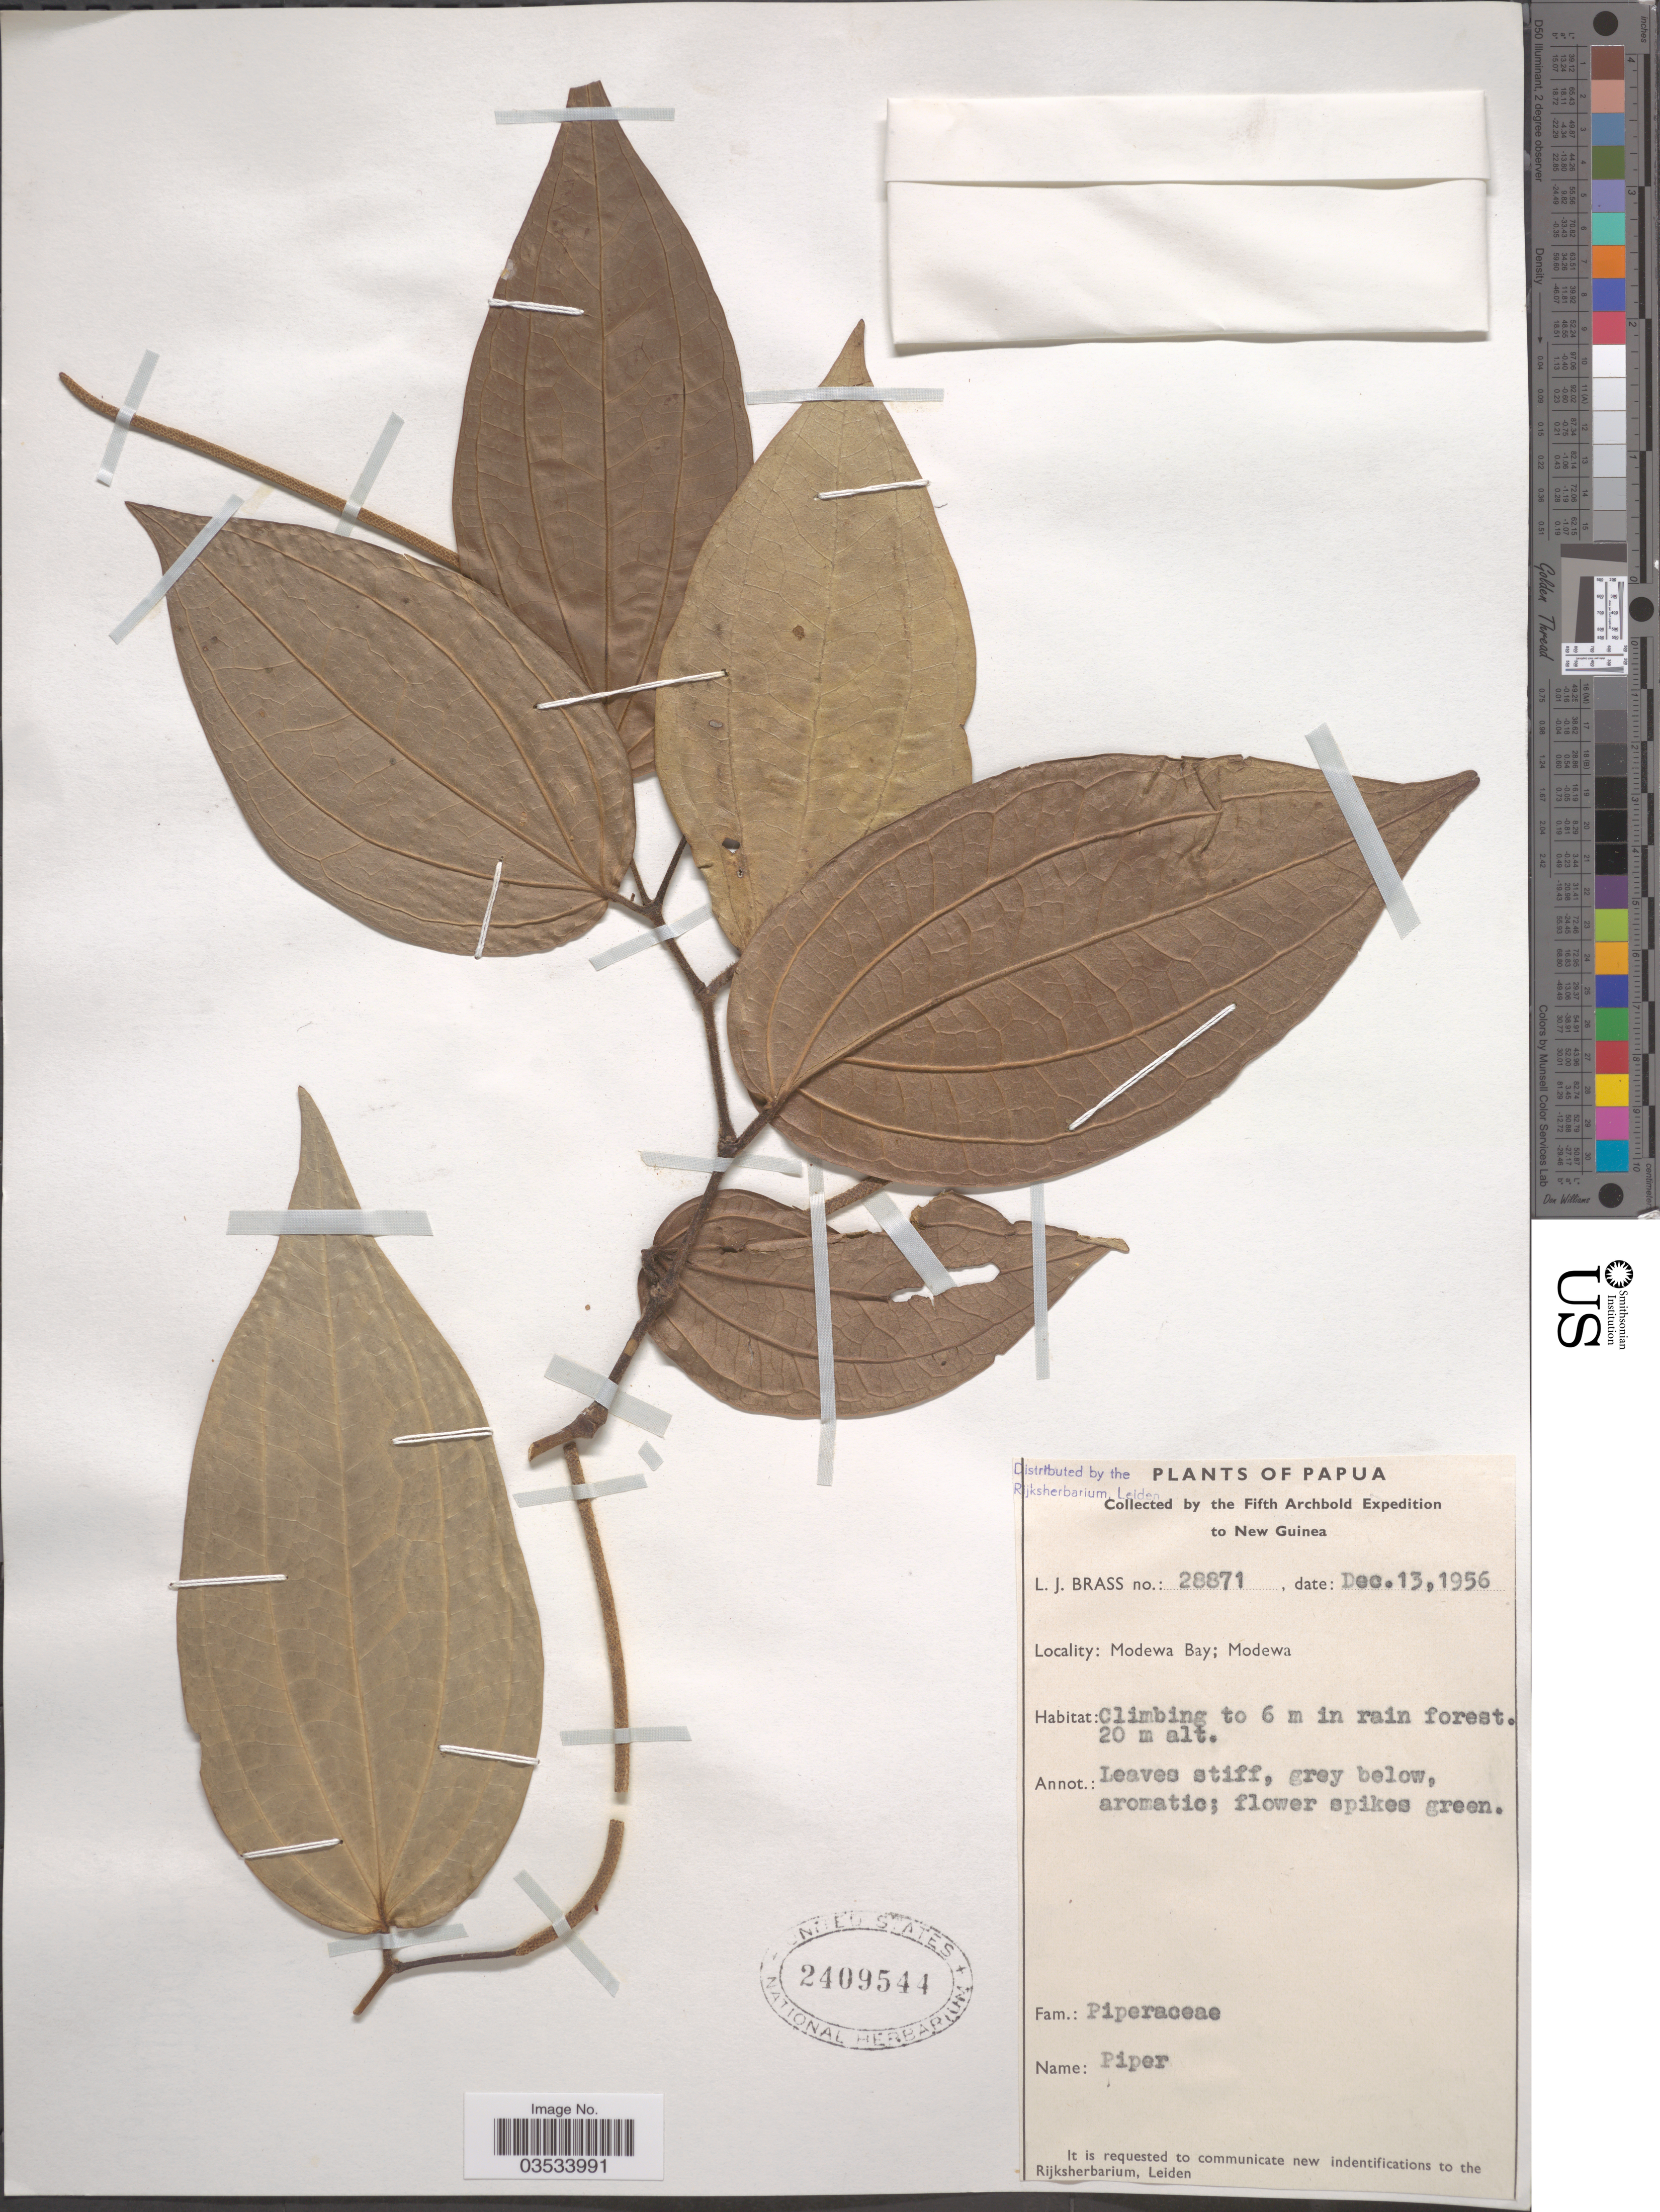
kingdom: Plantae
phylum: Tracheophyta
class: Magnoliopsida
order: Piperales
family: Piperaceae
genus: Piper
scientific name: Piper sp.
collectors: L. J. Brass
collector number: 28871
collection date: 1956-12-13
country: Papua New Guinea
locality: Papua. New Guinea. Modewa Bay; Modewa.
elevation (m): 20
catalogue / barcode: US 2409544